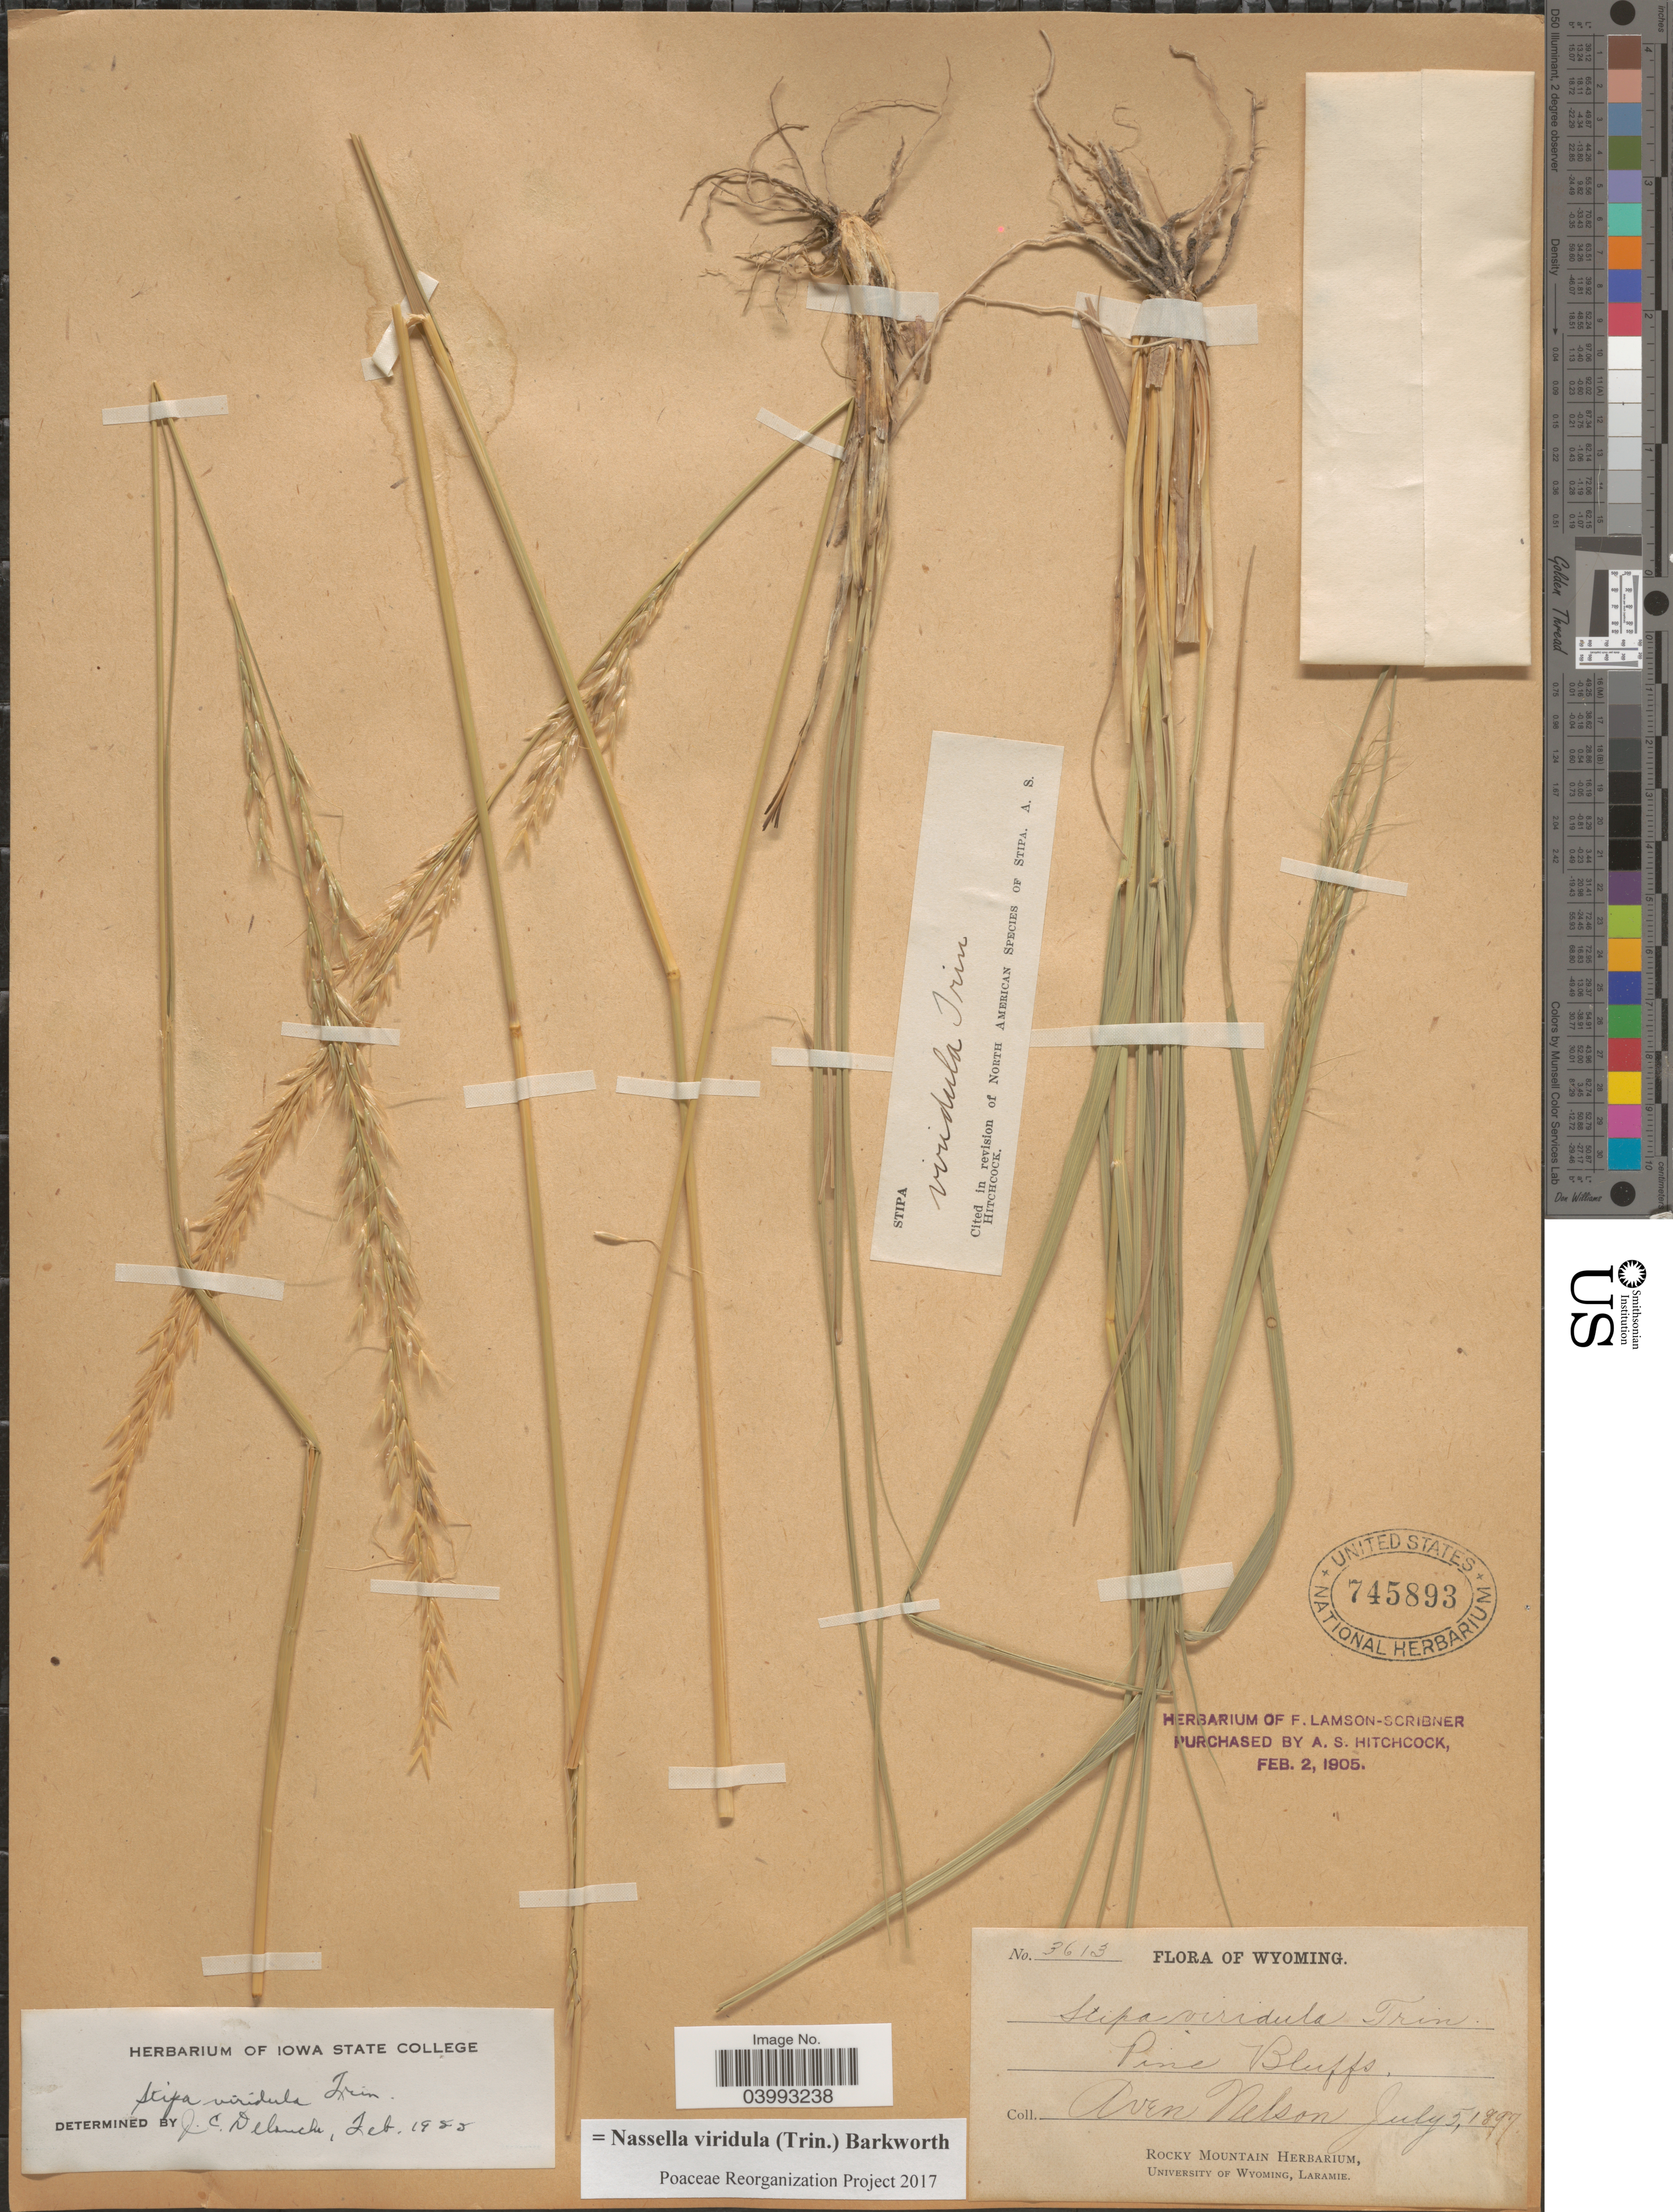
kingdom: Plantae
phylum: Tracheophyta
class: Liliopsida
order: Poales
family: Poaceae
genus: Nassella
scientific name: Nassella viridula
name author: (Trin.) Barkworth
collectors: A. Nelson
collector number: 3613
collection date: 1897-07-05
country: United States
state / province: Wyoming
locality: Pine Bluffs.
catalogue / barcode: US 745893